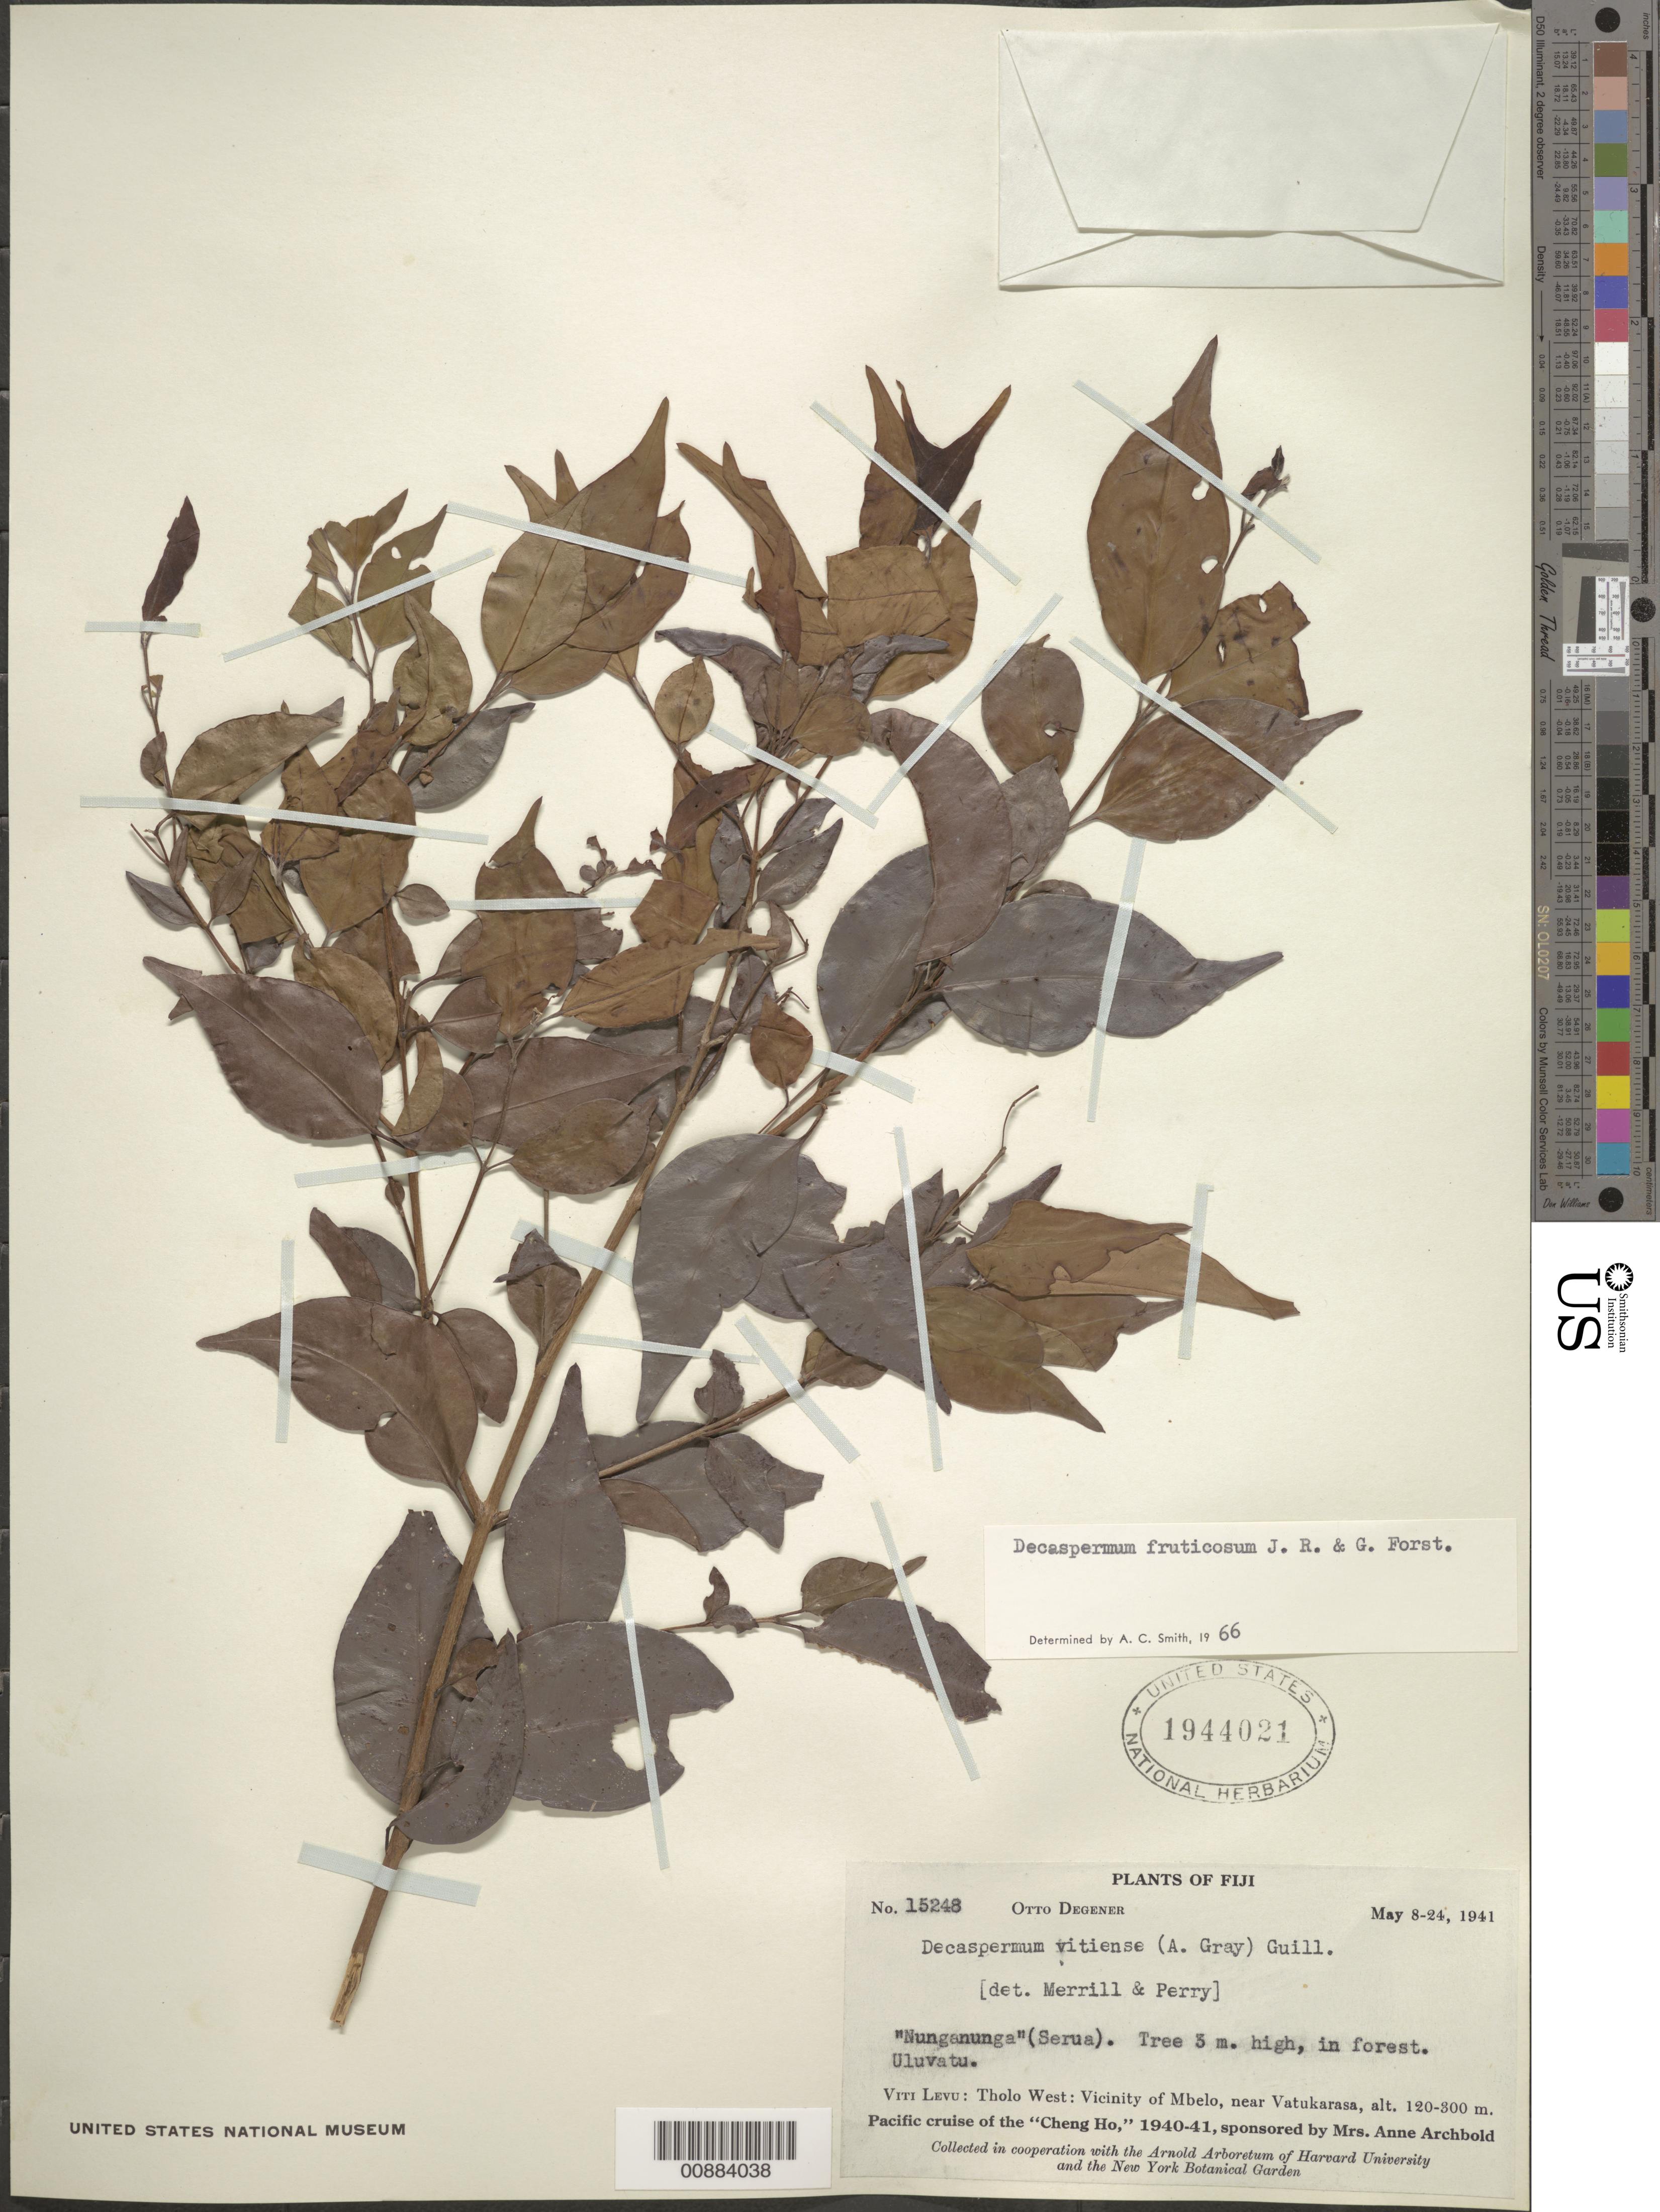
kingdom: Plantae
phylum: Tracheophyta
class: Magnoliopsida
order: Myrtales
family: Myrtaceae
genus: Decaspermum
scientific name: Decaspermum vitiense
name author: (A. Gray) Nied.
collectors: O. Degener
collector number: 15248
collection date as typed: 08 May 1941 to 24 May 1941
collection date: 1941-05-08/1941-05-24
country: Fiji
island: Viti Levu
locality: Tholo West: vicinity of Mbelo, near Vatukarasa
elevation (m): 120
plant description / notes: cited by A.J. Scott, Kew Bull. 34(1): 65. 1979.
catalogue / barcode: US 1944021